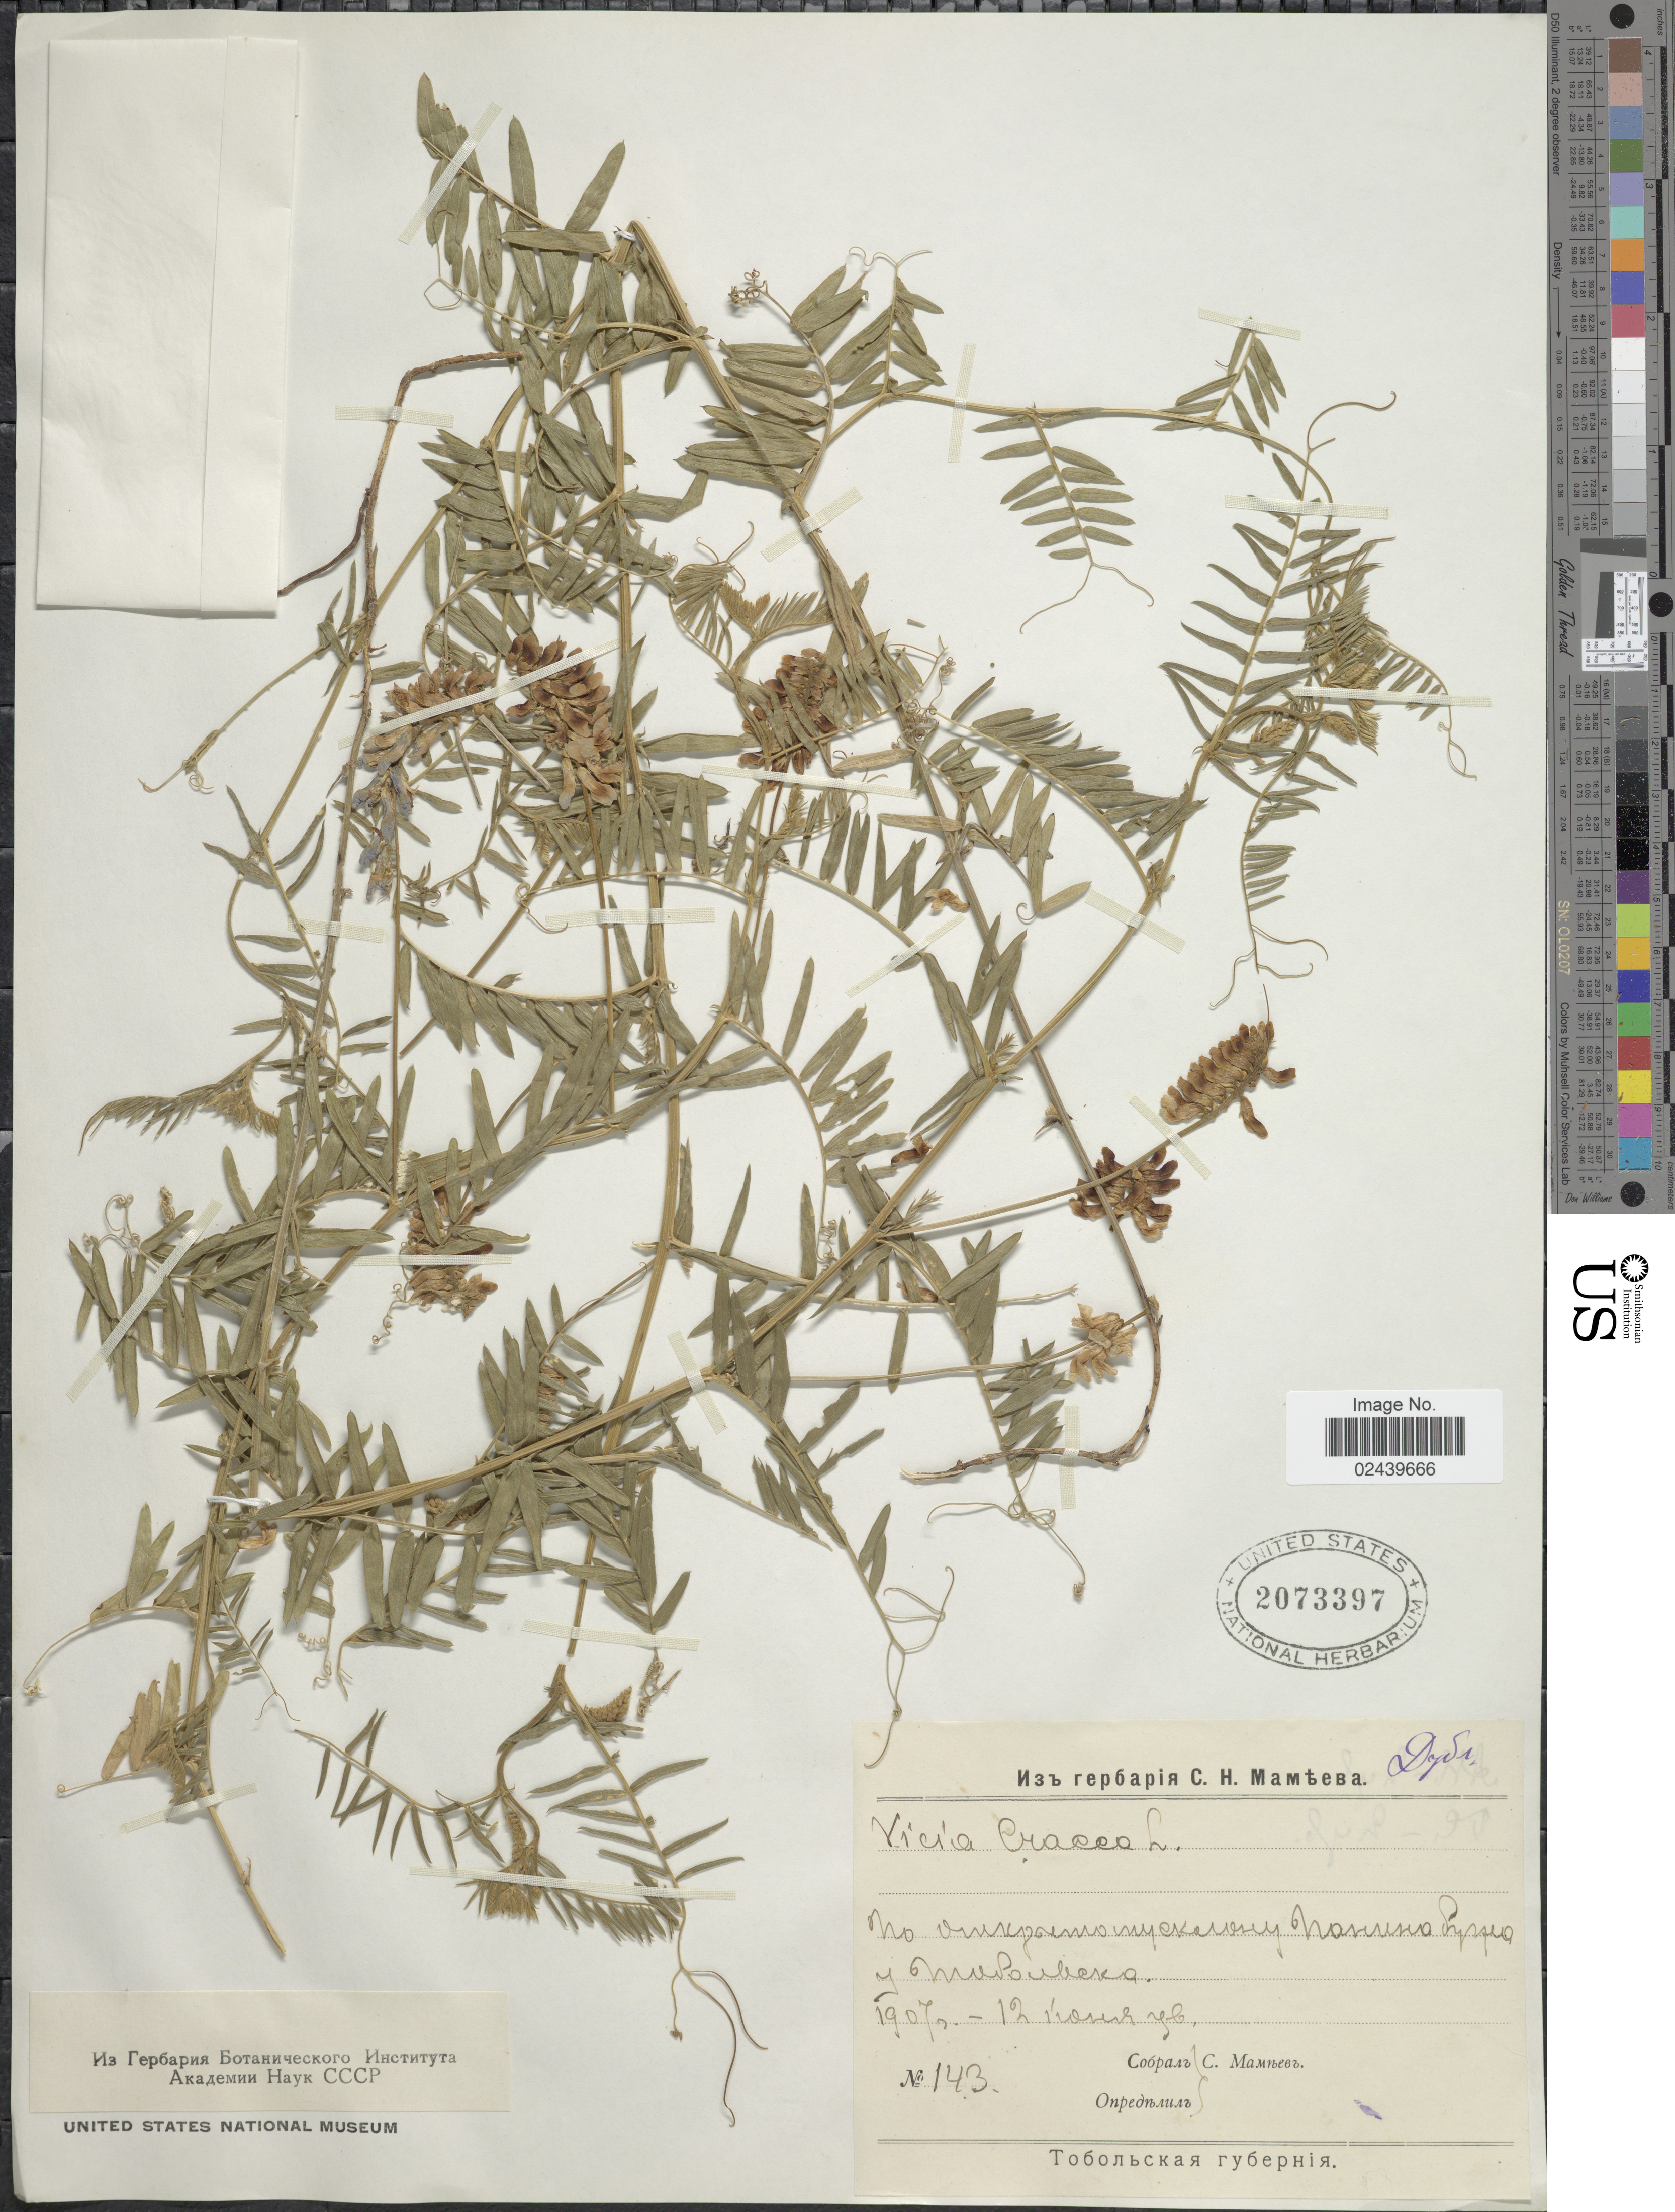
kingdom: Plantae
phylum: Tracheophyta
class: Magnoliopsida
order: Fabales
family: Fabaceae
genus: Vicia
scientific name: Vicia cracca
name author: L.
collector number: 143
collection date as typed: Transcribed d/m/y: 12/X/1907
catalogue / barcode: US 2073397